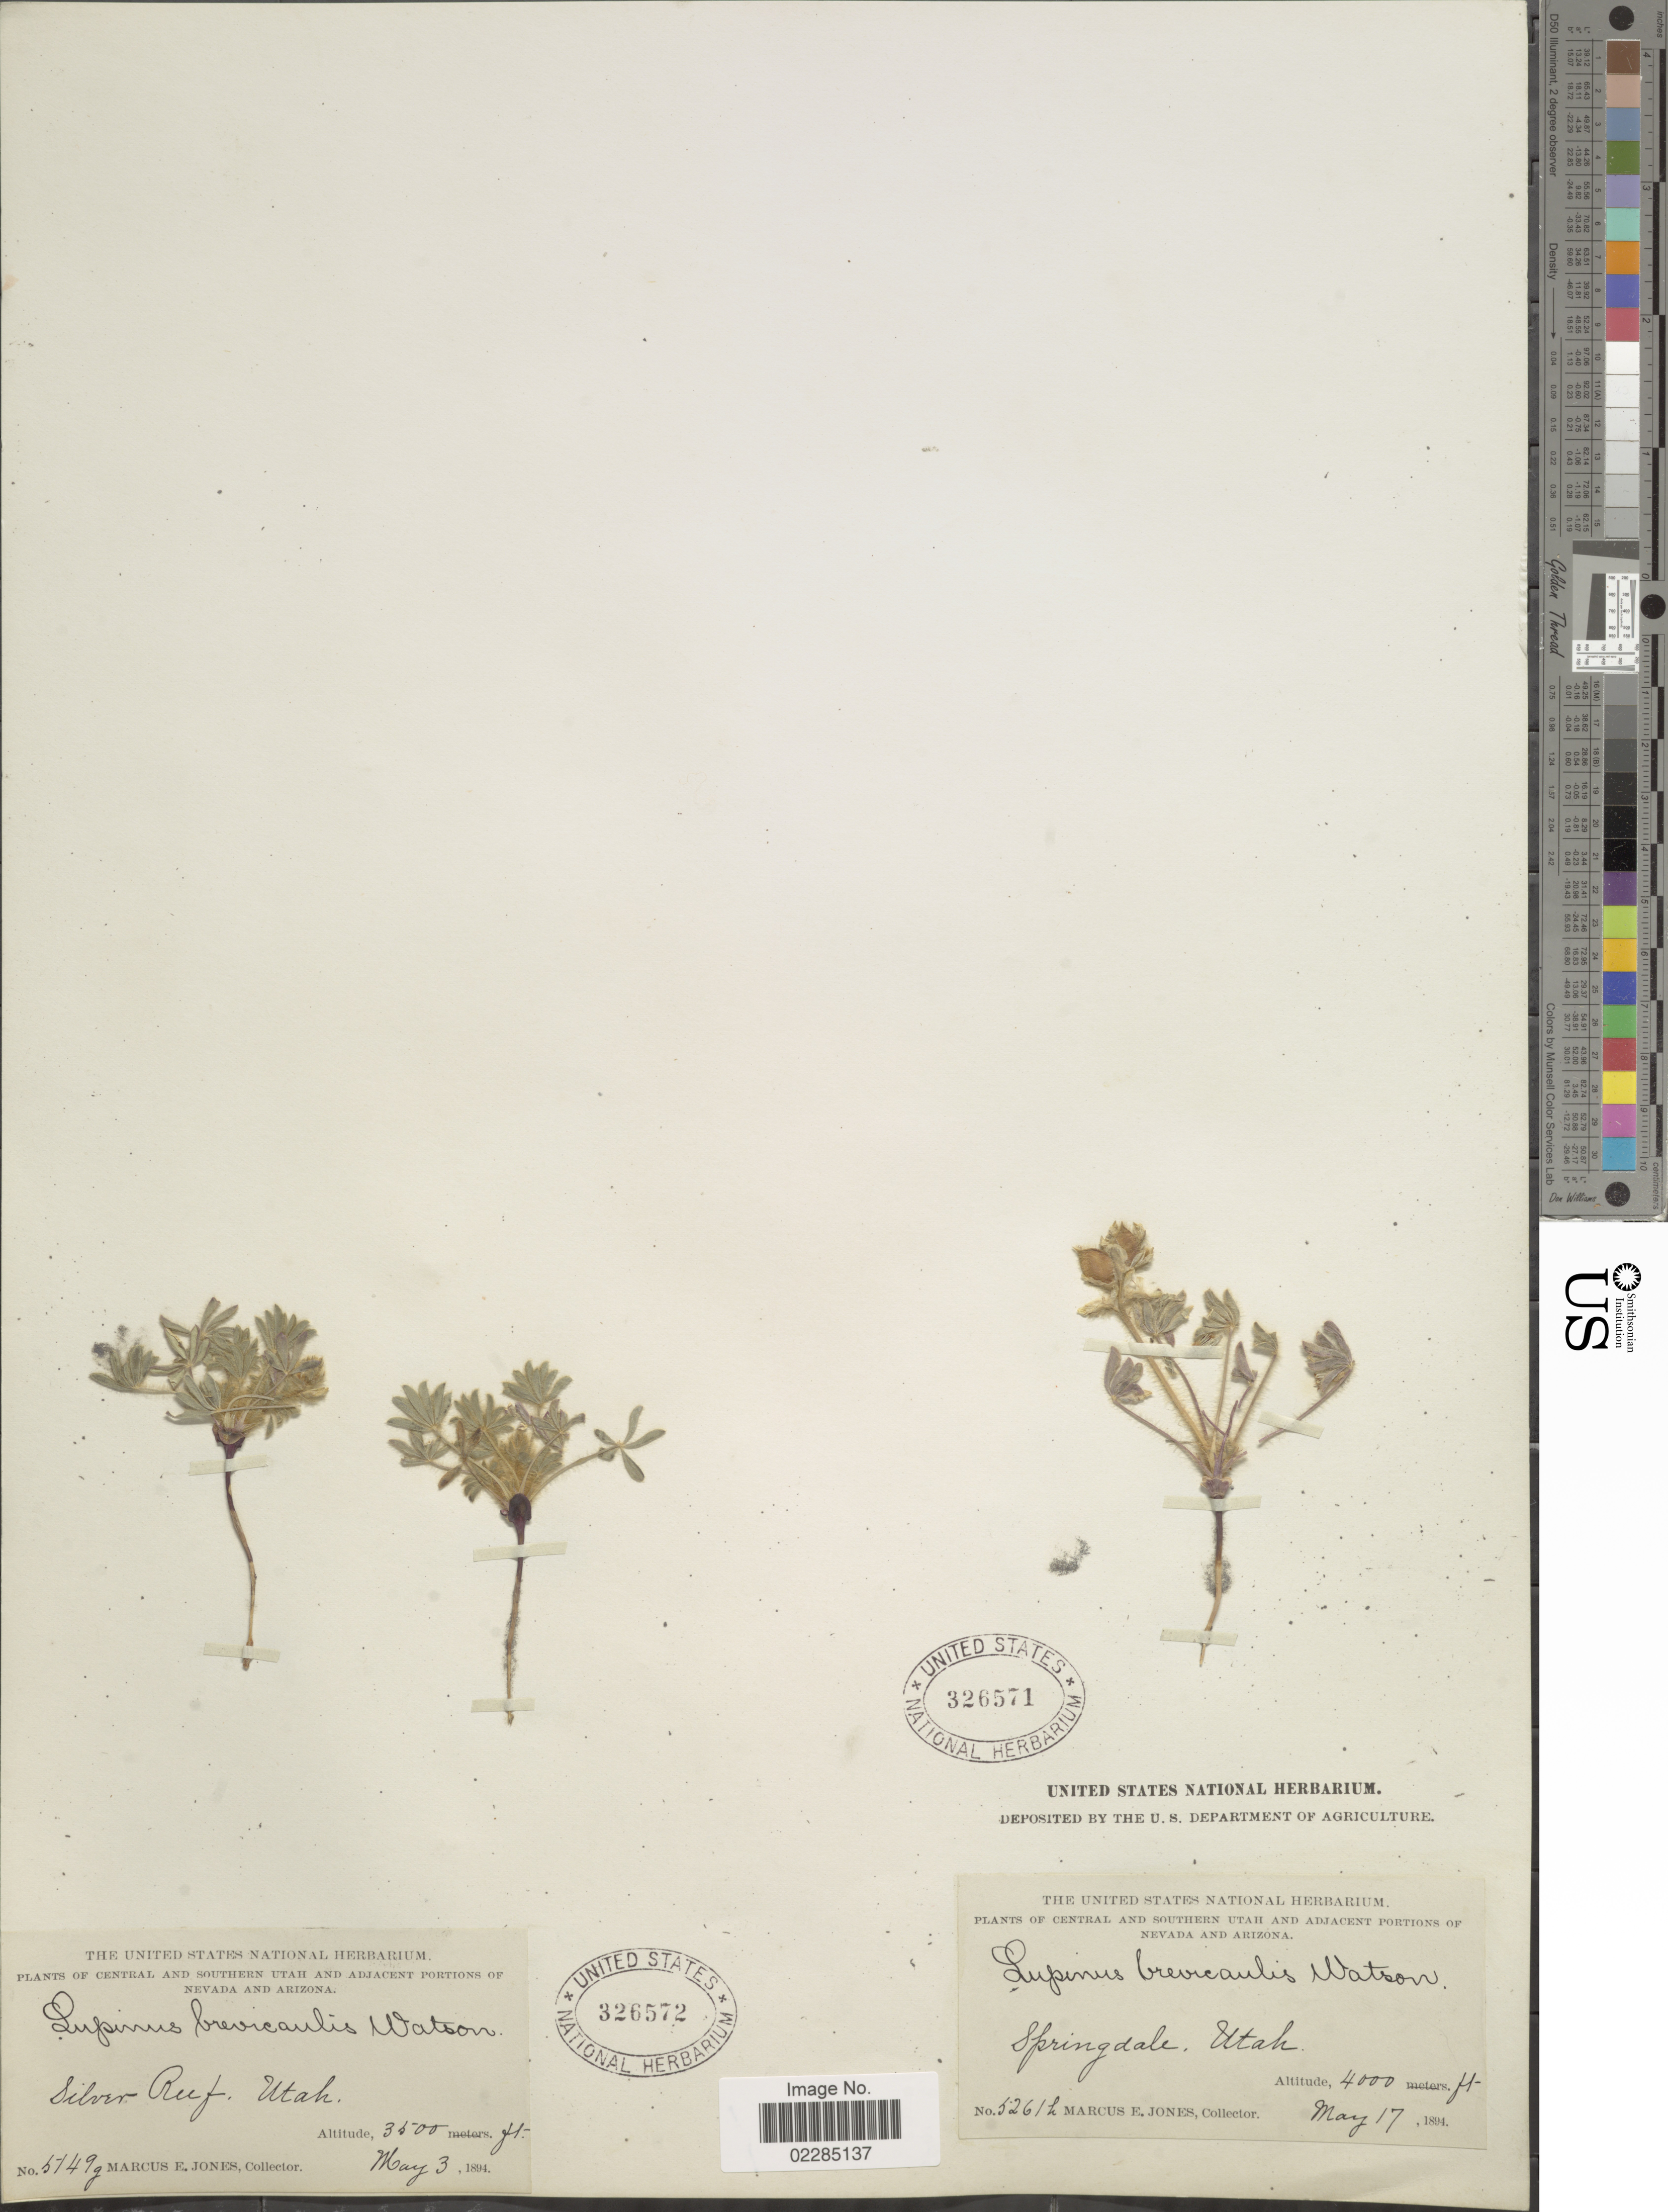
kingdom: Plantae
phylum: Tracheophyta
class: Magnoliopsida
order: Fabales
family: Fabaceae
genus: Lupinus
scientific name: Lupinus dispersus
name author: A. Heller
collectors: M. E. Jones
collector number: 5149G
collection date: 1894-05-03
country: United States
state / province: Utah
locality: Central and Southern Utah and adjacent portions of Nevada and Arizona. Silver Reef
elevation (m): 1067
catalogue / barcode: US 326572